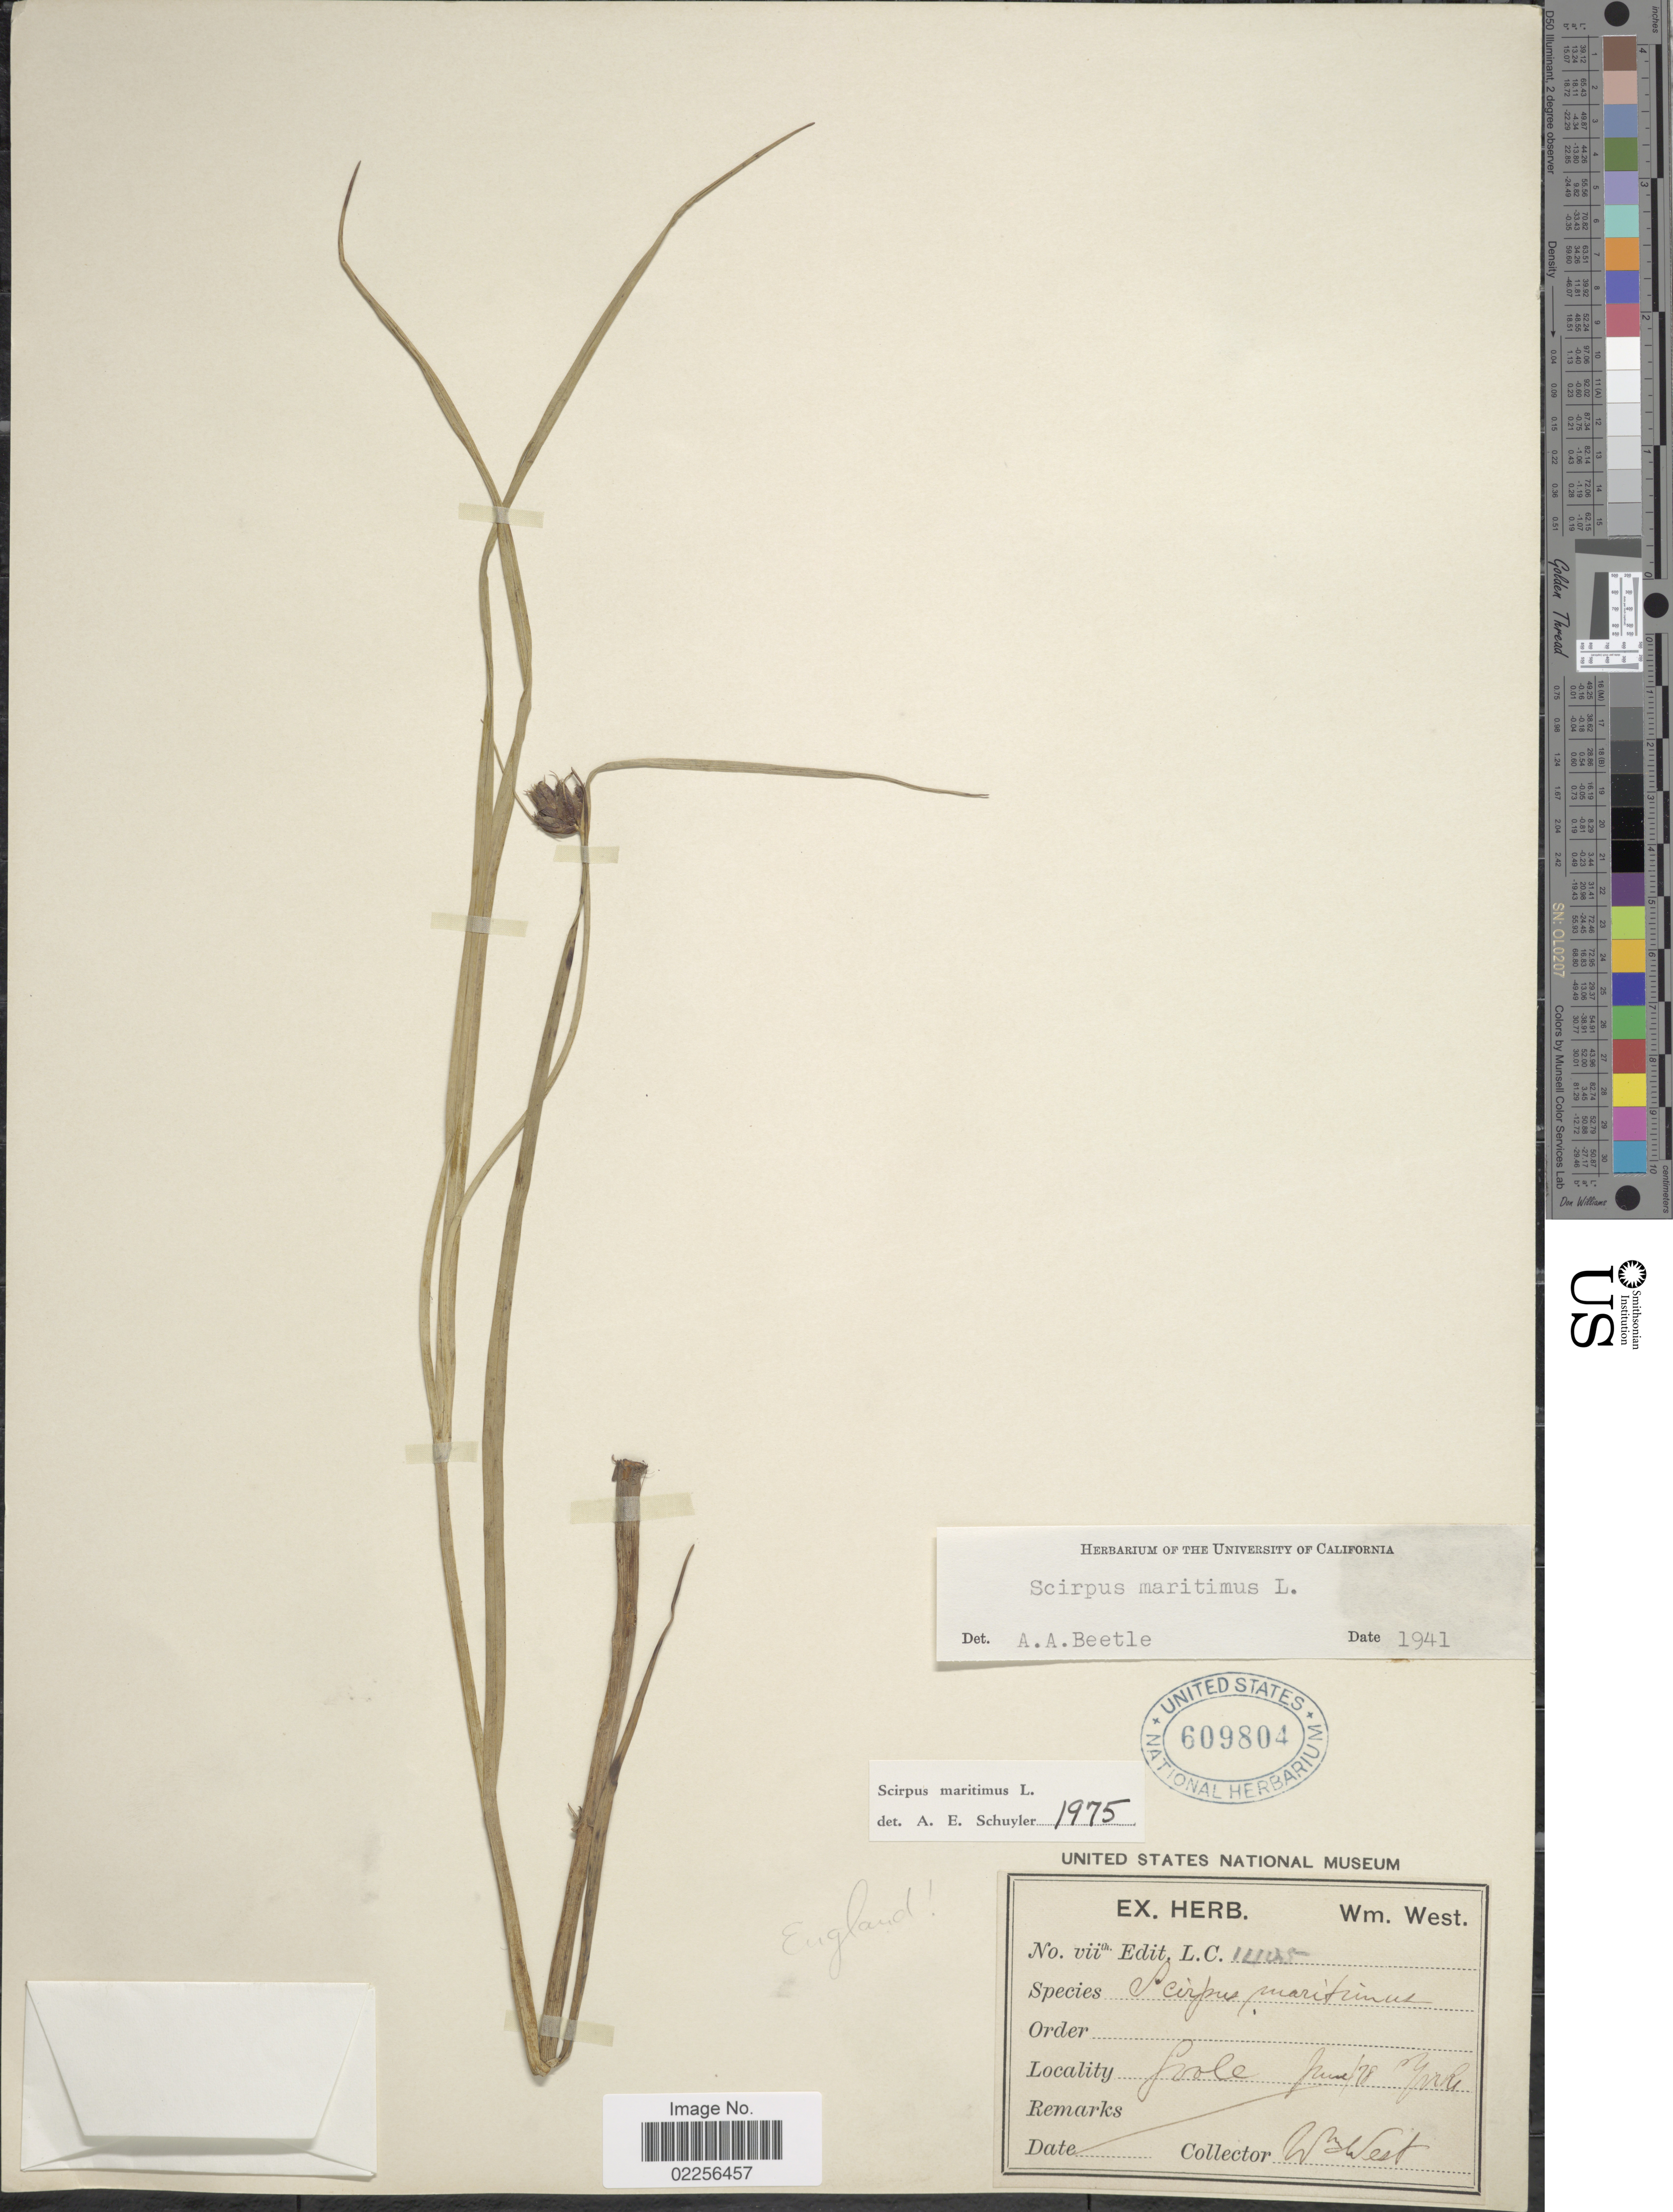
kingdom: Plantae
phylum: Tracheophyta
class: Liliopsida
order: Poales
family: Cyperaceae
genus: Bolboschoenus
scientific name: Bolboschoenus maritimus subsp. maritimus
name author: (L.) Palla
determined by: Strong, Mark T., (BOT), Smithsonian Institution - National Museum of Natural History (UNITED STATES)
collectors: W. West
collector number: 1405*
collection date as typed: Transcribed d/m/y: /6/78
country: United Kingdom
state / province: England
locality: Poole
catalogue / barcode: US 609804